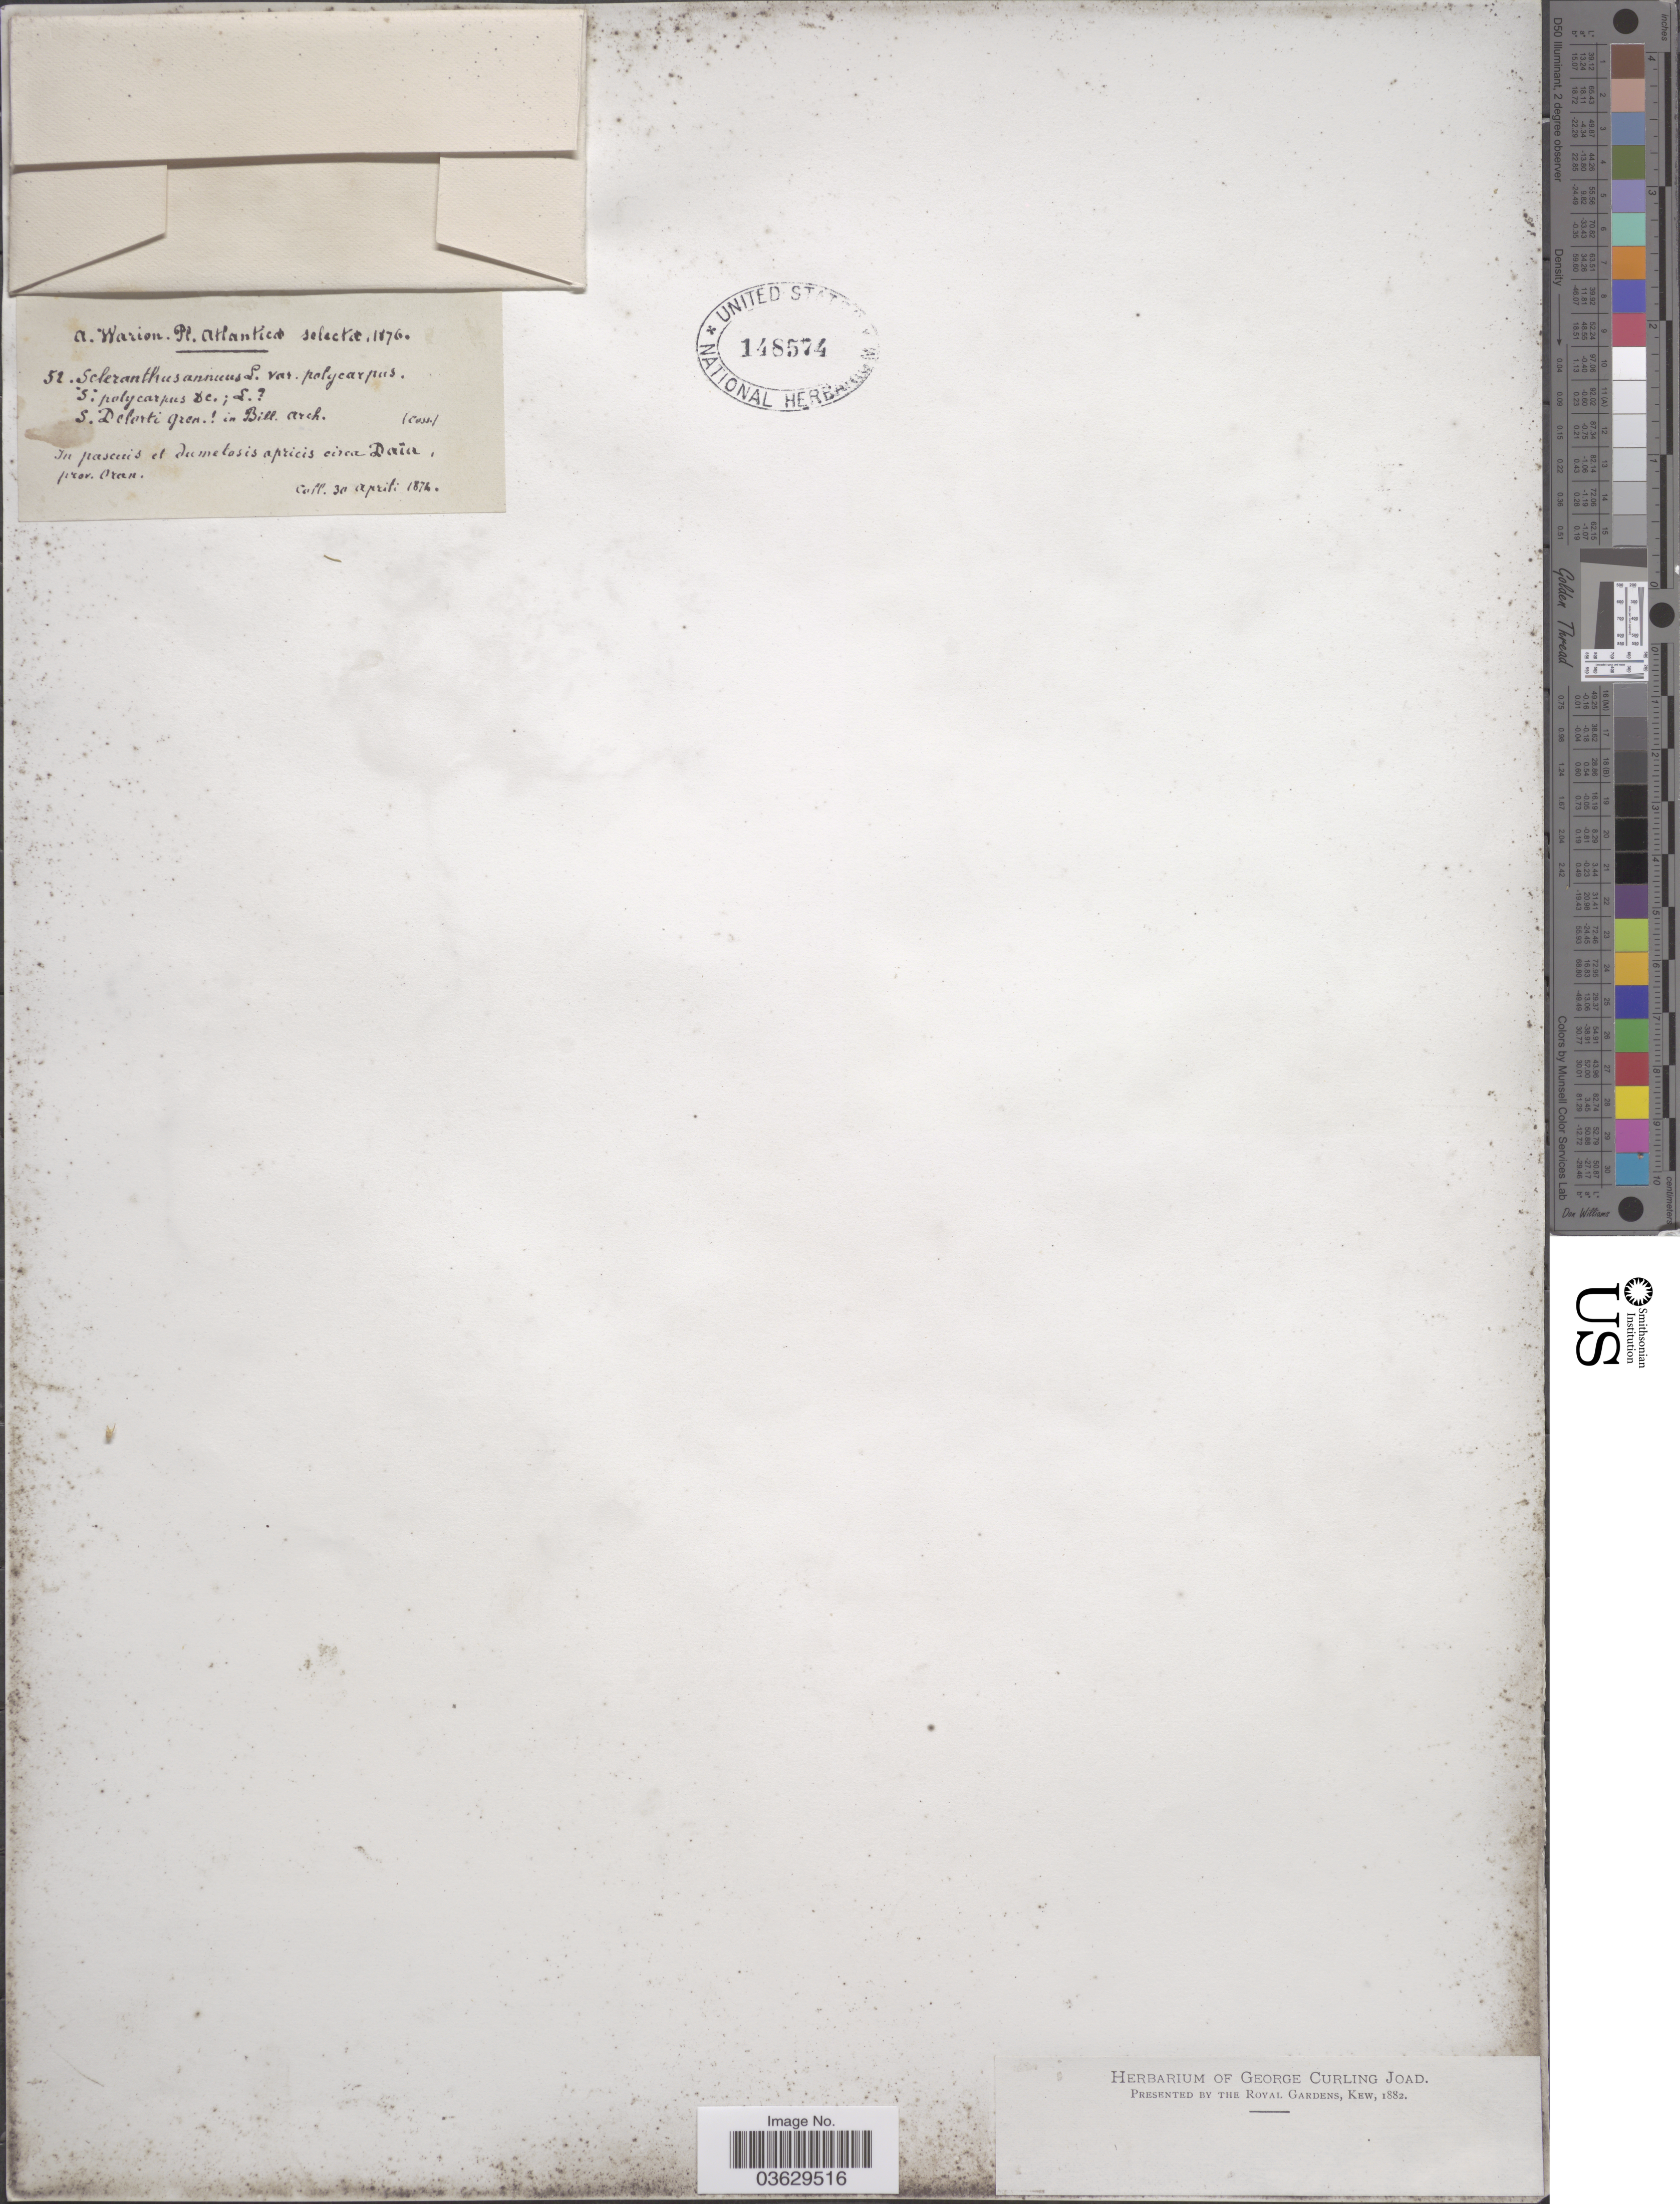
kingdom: Plantae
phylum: Tracheophyta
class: Magnoliopsida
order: Caryophyllales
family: Caryophyllaceae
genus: Scleranthus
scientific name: Scleranthus sp.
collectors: A. Warion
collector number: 52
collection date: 1874-04-30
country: Algeria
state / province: Oran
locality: Atlantica. In pascuis et dumetosis apricis circa Daïa.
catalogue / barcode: US 148574